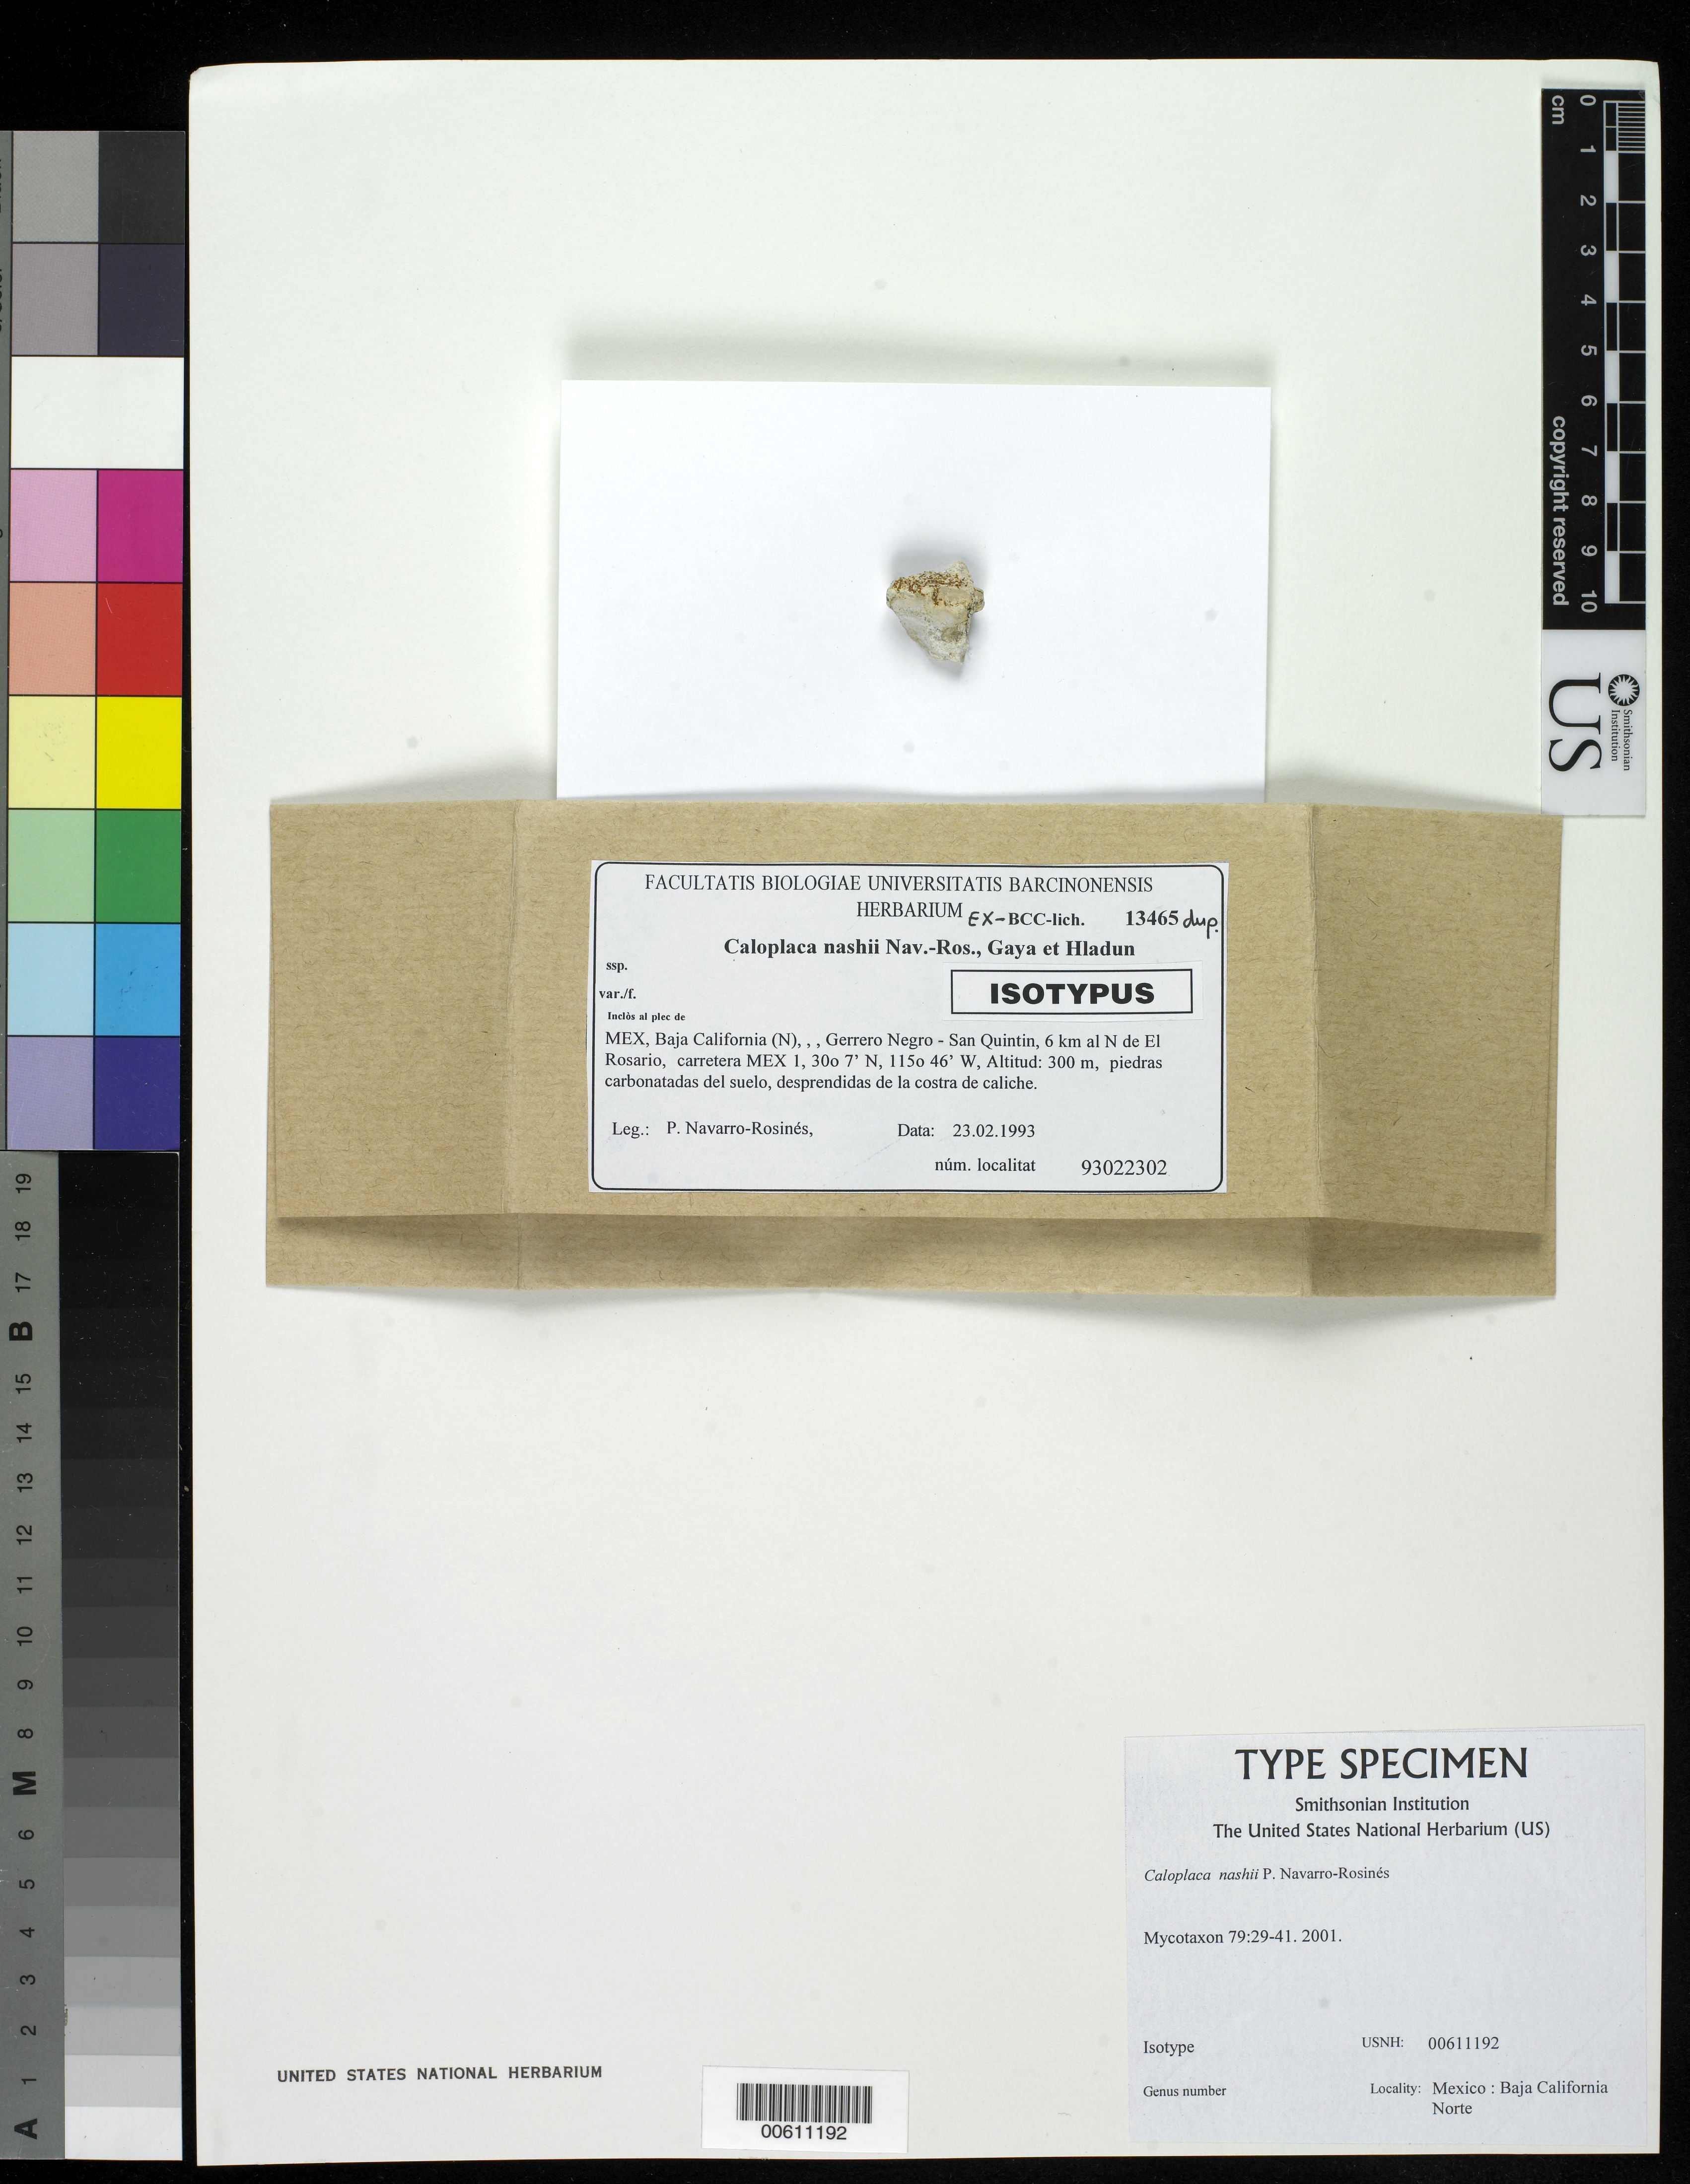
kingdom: Fungi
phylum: Ascomycota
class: Lecanoromycetes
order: Teloschistales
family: Teloschistaceae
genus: Caloplaca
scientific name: Caloplaca nashii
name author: Nav.-Ros.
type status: Isotype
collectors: P. Navarro-Rosinés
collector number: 13465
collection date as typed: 23 Feb 1993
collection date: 1993-02-23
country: Mexico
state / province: Baja California Norte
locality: Gerrero Negro - San Quintin, 6 km al N de El Rosario, carretera Mex 1.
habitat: Piedras carbonatadas del suelo, desprendidos de la costra de caliche.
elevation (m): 300